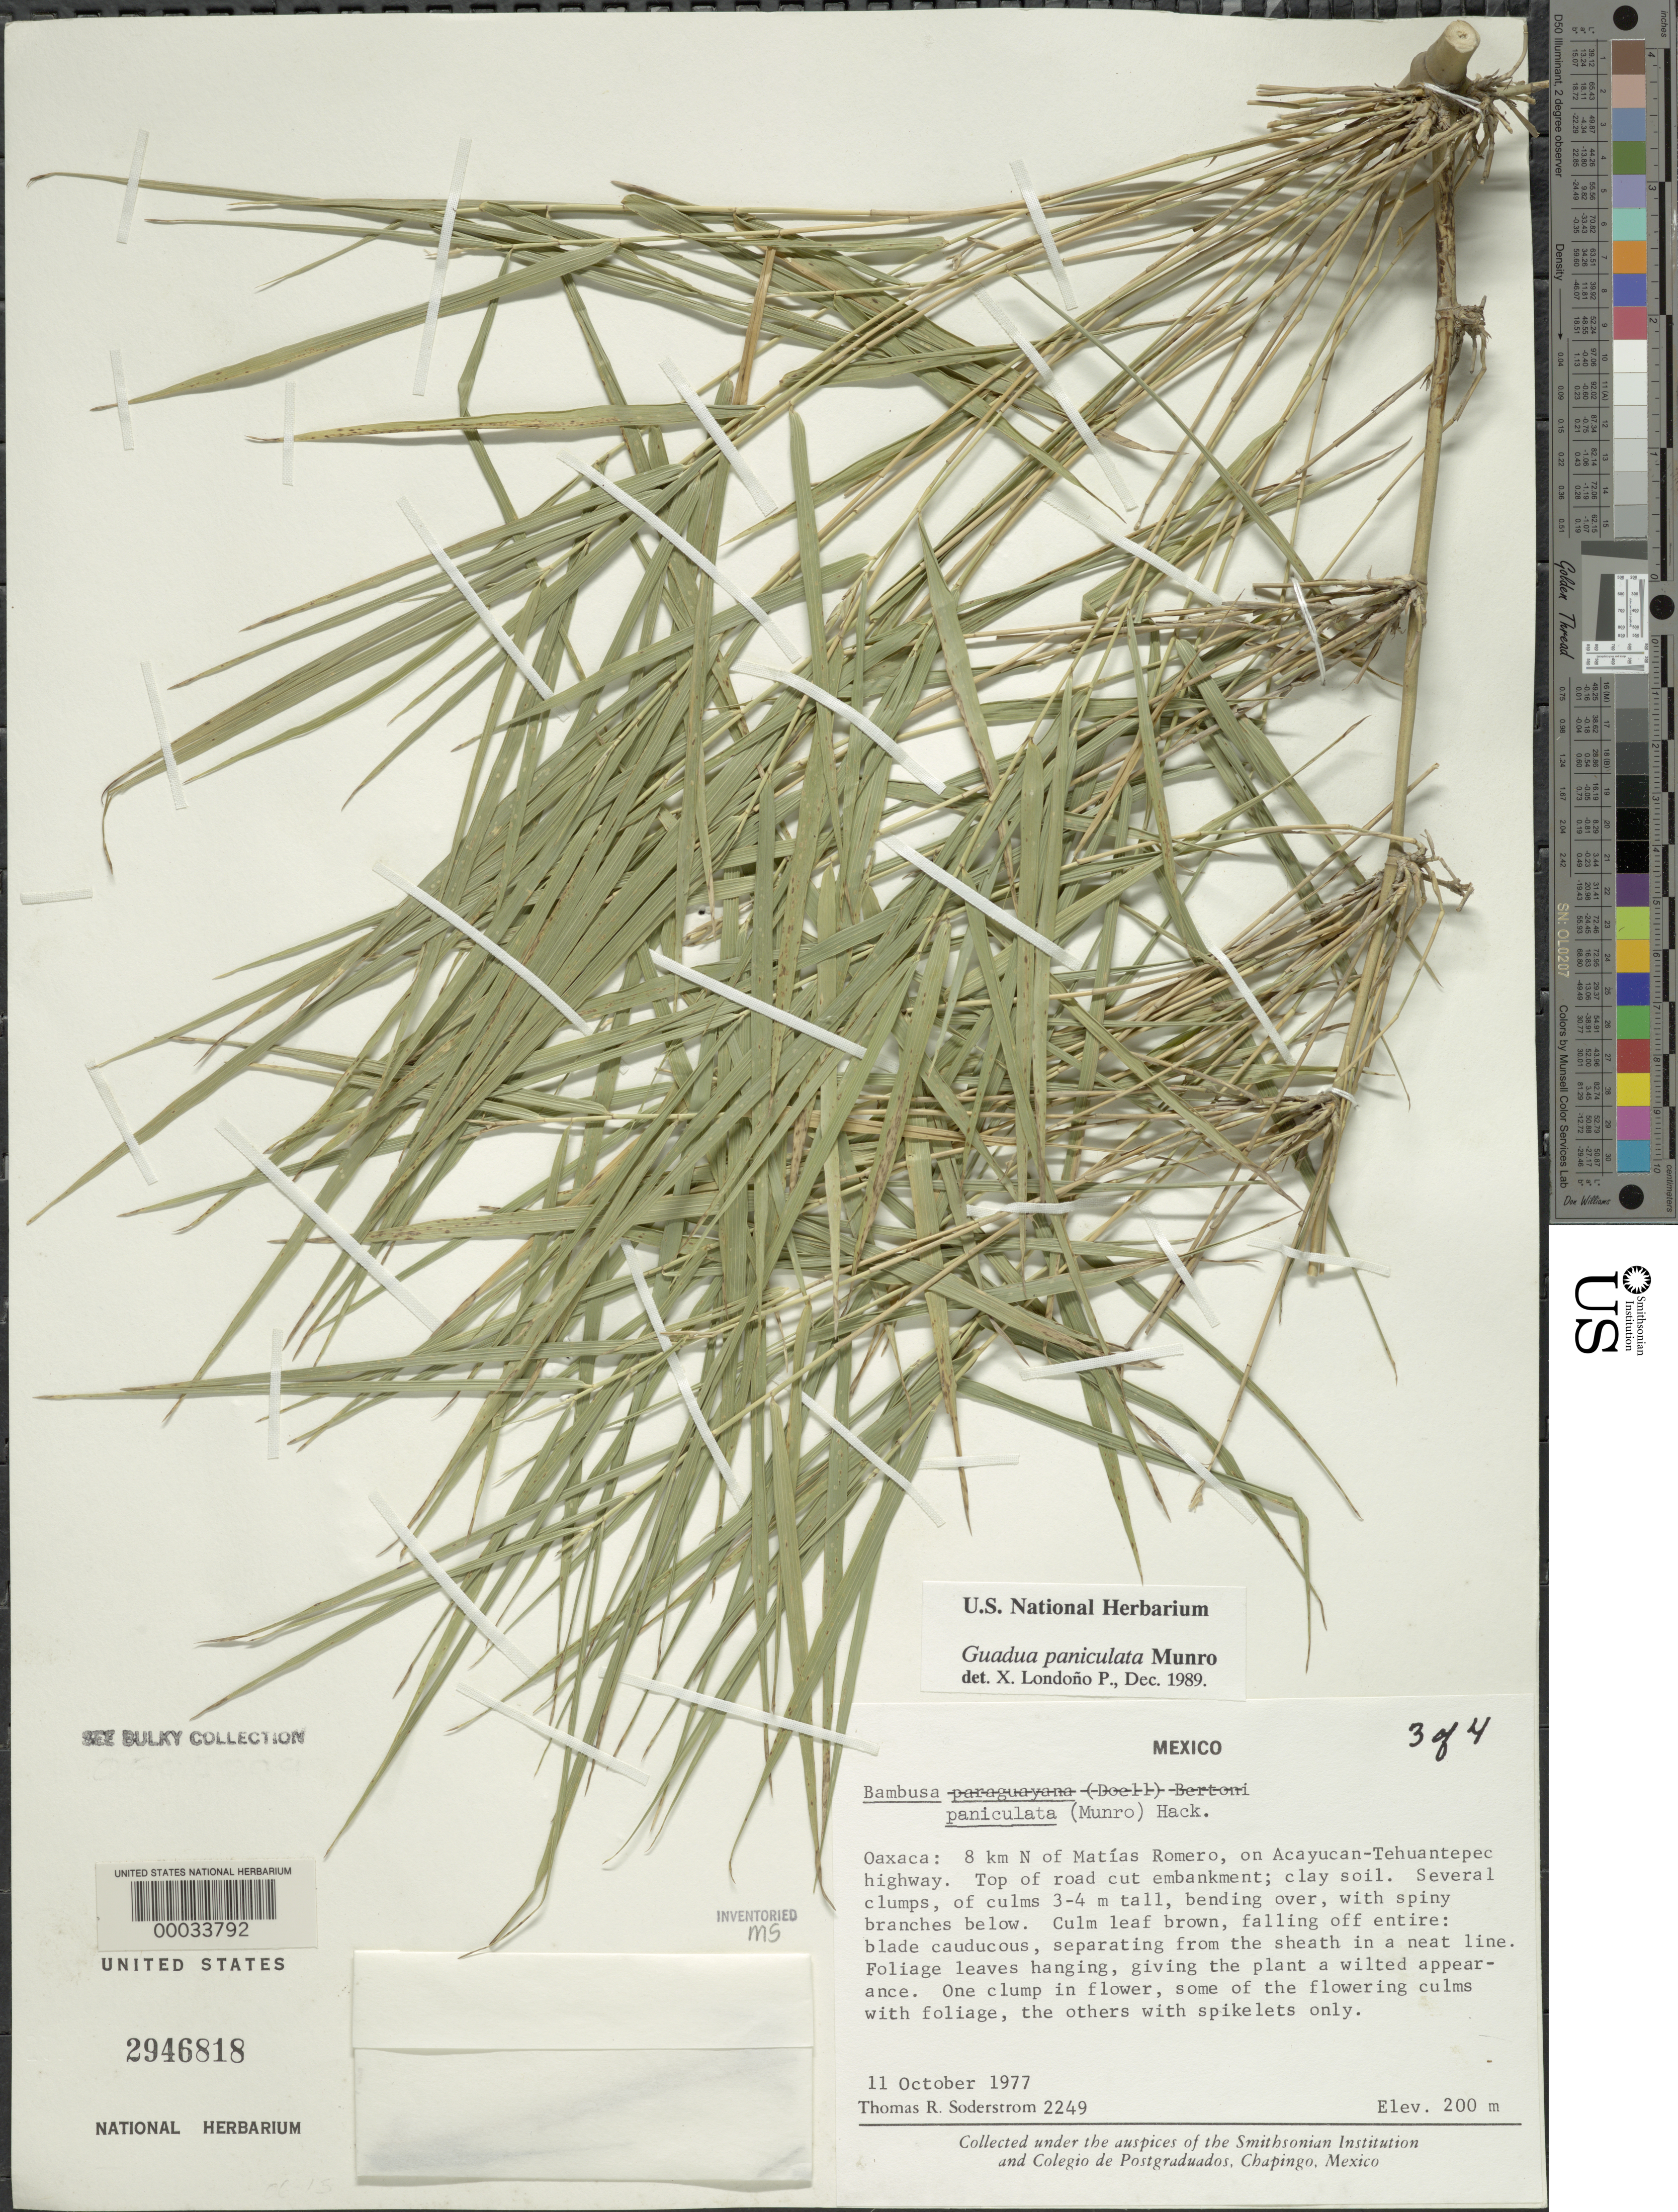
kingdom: Plantae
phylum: Tracheophyta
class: Liliopsida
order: Poales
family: Poaceae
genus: Guadua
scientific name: Guadua paniculata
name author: Munro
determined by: Londoño, X., (TULV), Jardin Botanico "Juan Maria Cespedes"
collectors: T. R. Soderstrom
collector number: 2249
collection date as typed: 11 Oct 1977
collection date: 1977-10-11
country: Mexico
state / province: Oaxaca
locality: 8 km N of Matias Romero on Acayucan - Tehuantepec highway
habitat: Top of road cut embankment; clay soil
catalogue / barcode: US 2946818